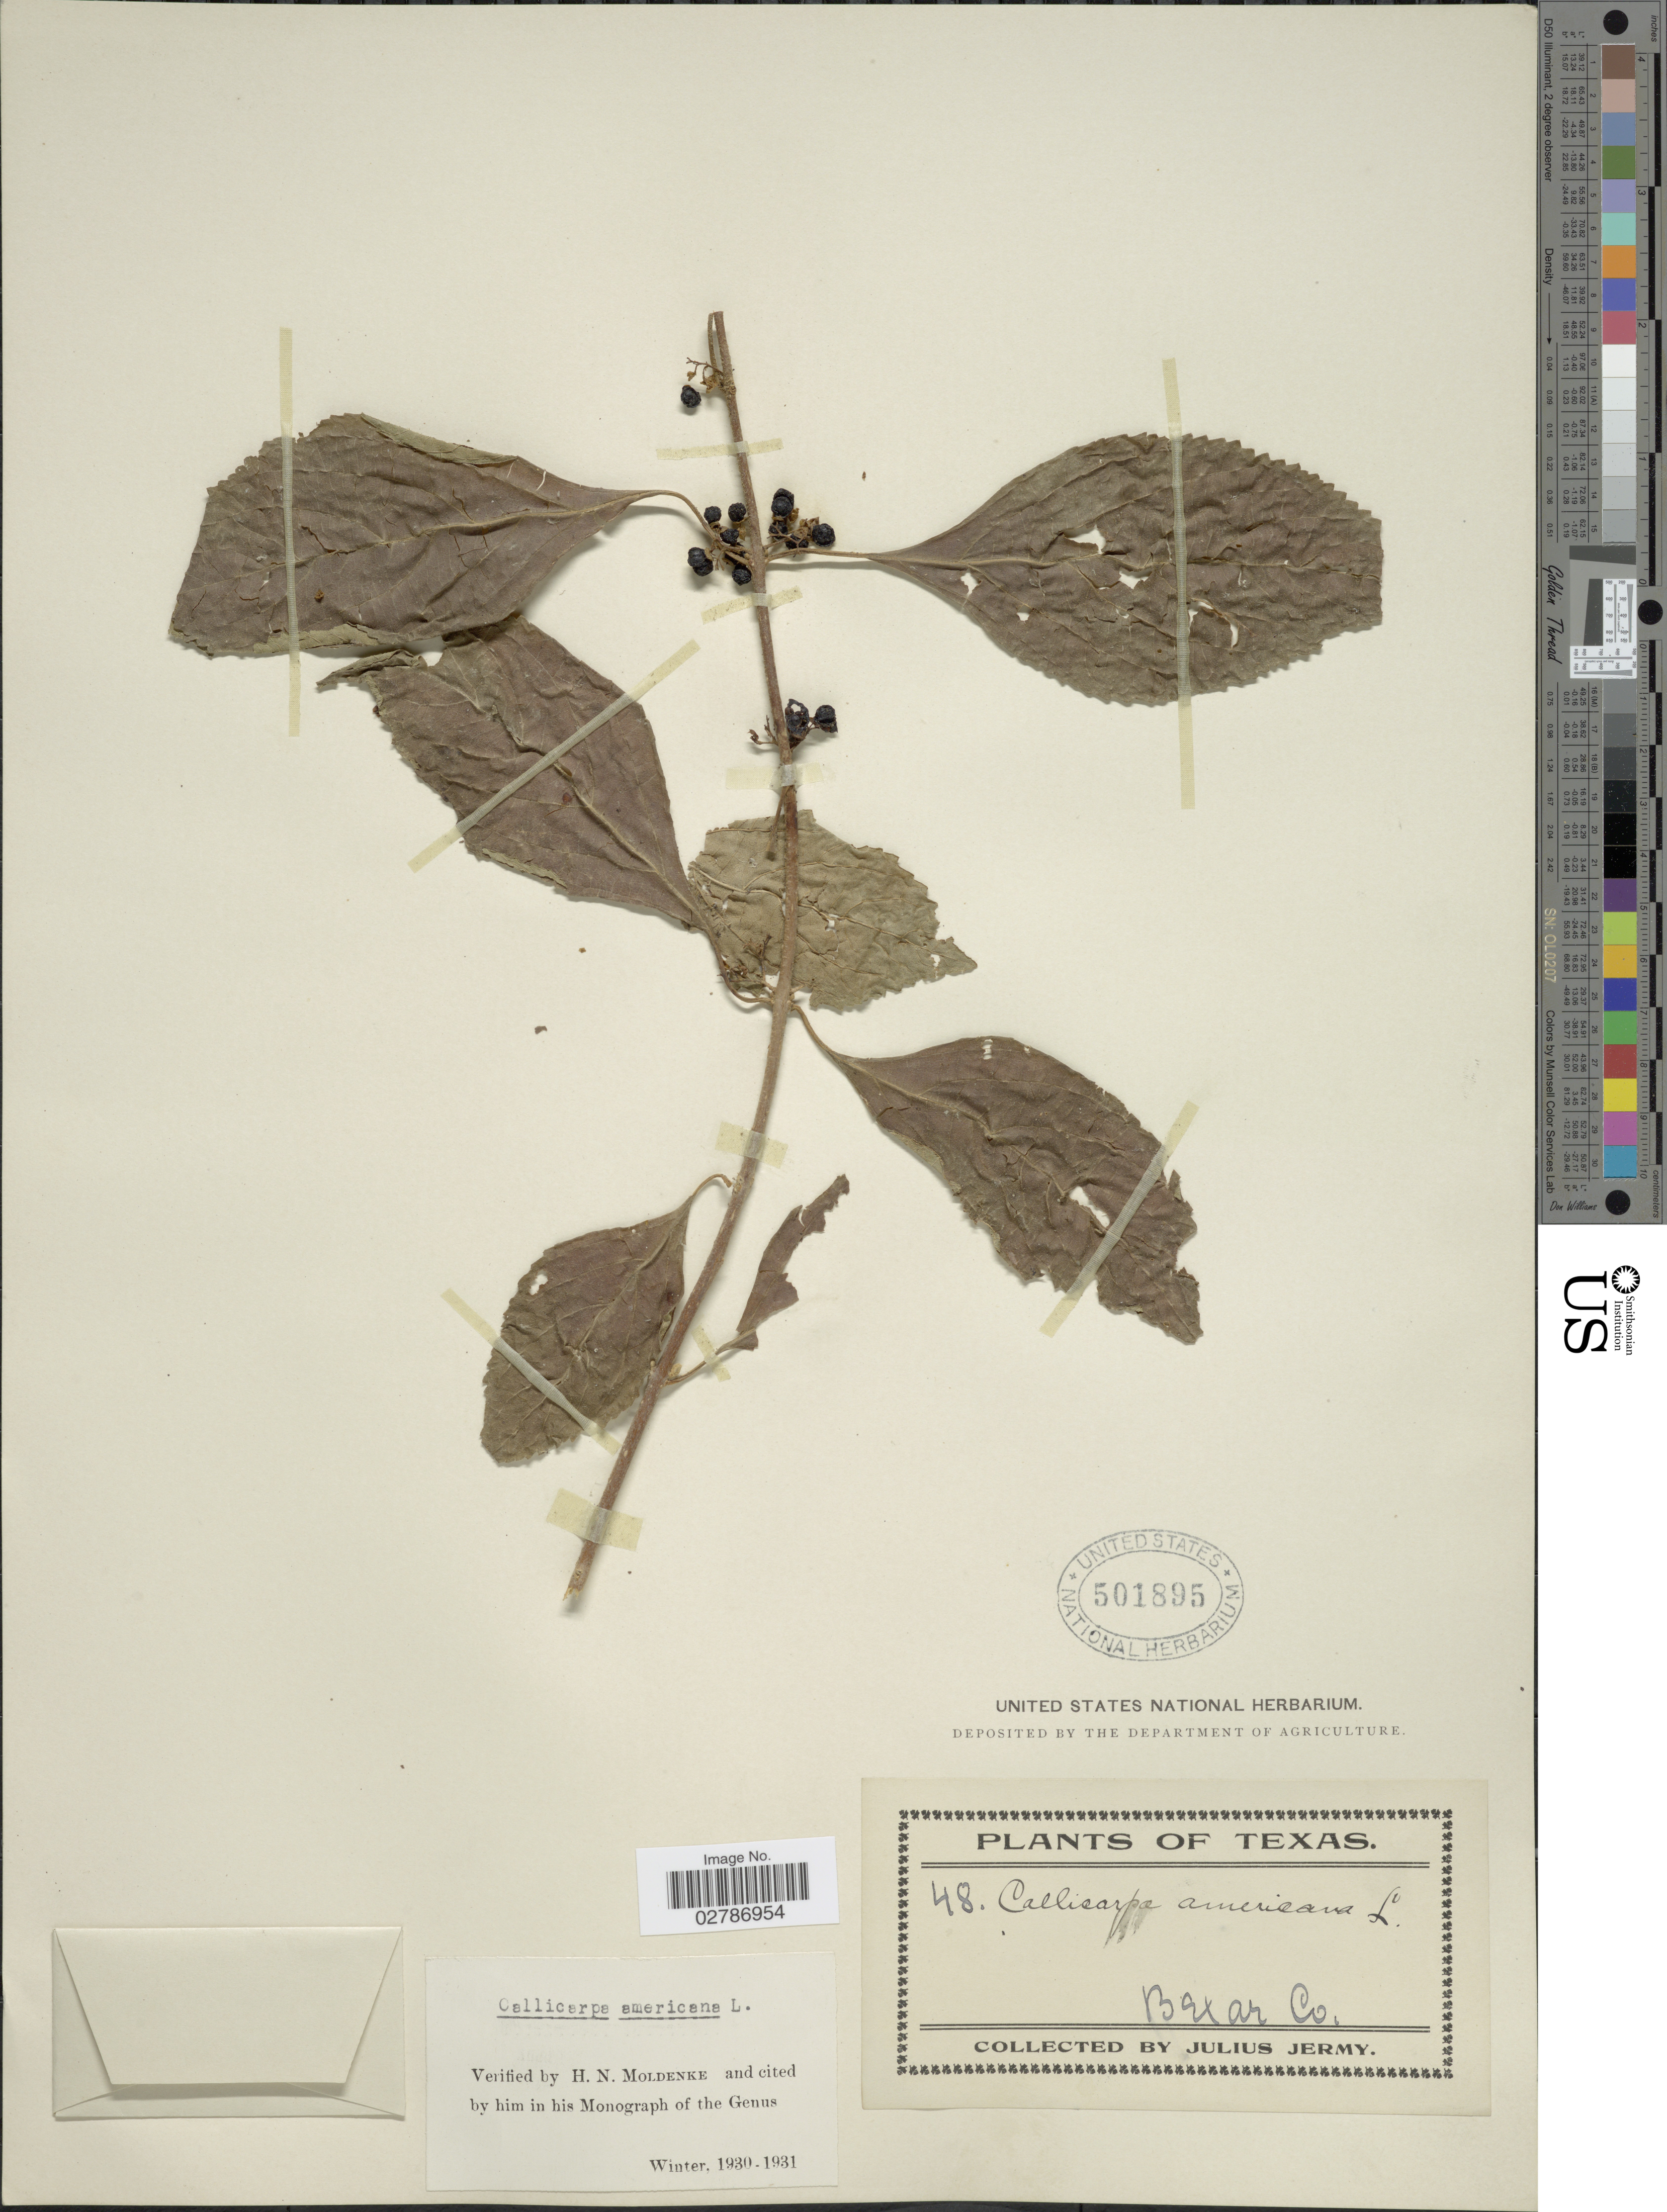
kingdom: Plantae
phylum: Tracheophyta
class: Magnoliopsida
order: Lamiales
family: Lamiaceae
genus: Callicarpa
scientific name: Callicarpa americana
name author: L.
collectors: J. Jermy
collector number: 48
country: United States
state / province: Texas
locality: Bexar Co.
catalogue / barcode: US 501895